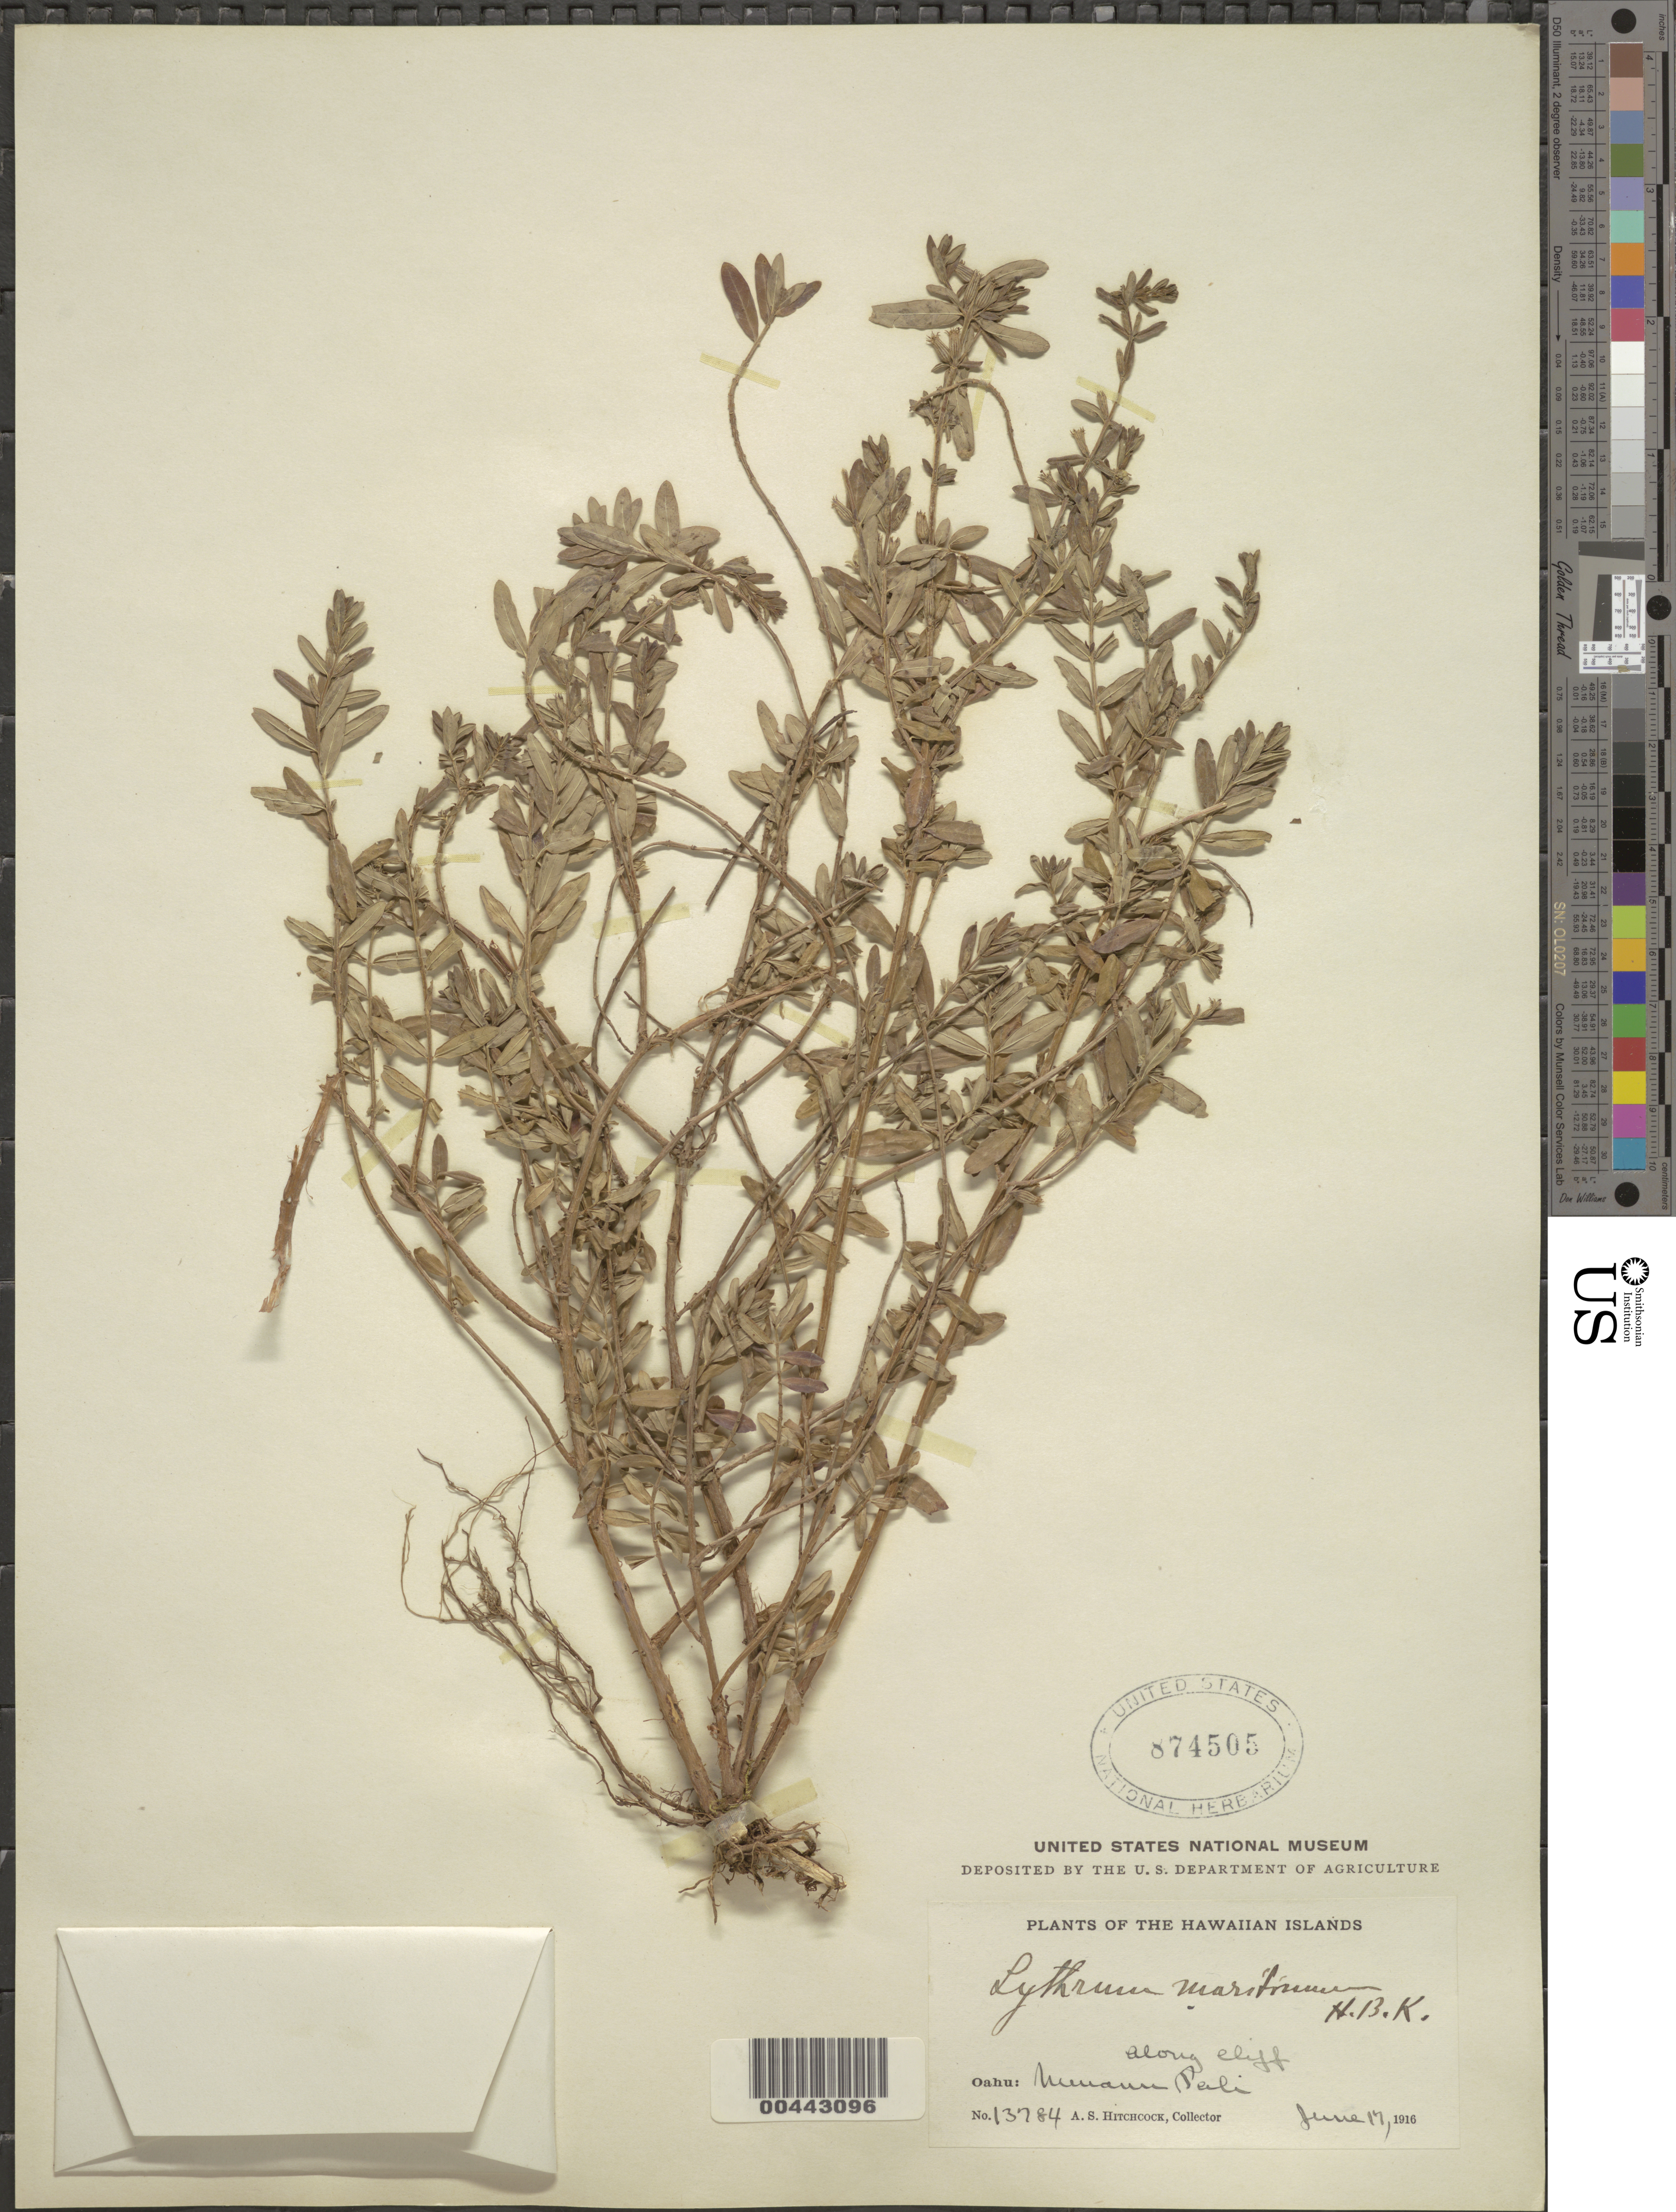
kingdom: Plantae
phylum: Tracheophyta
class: Magnoliopsida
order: Myrtales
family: Lythraceae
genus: Lythrum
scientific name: Lythrum maritimum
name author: Kunth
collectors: A. S. Hitchcock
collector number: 13784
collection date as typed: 17 Jun 1916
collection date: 1916-06-17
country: United States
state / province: Hawaii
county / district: Honolulu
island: Oahu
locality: Nuuanu Pali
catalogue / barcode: US 874505